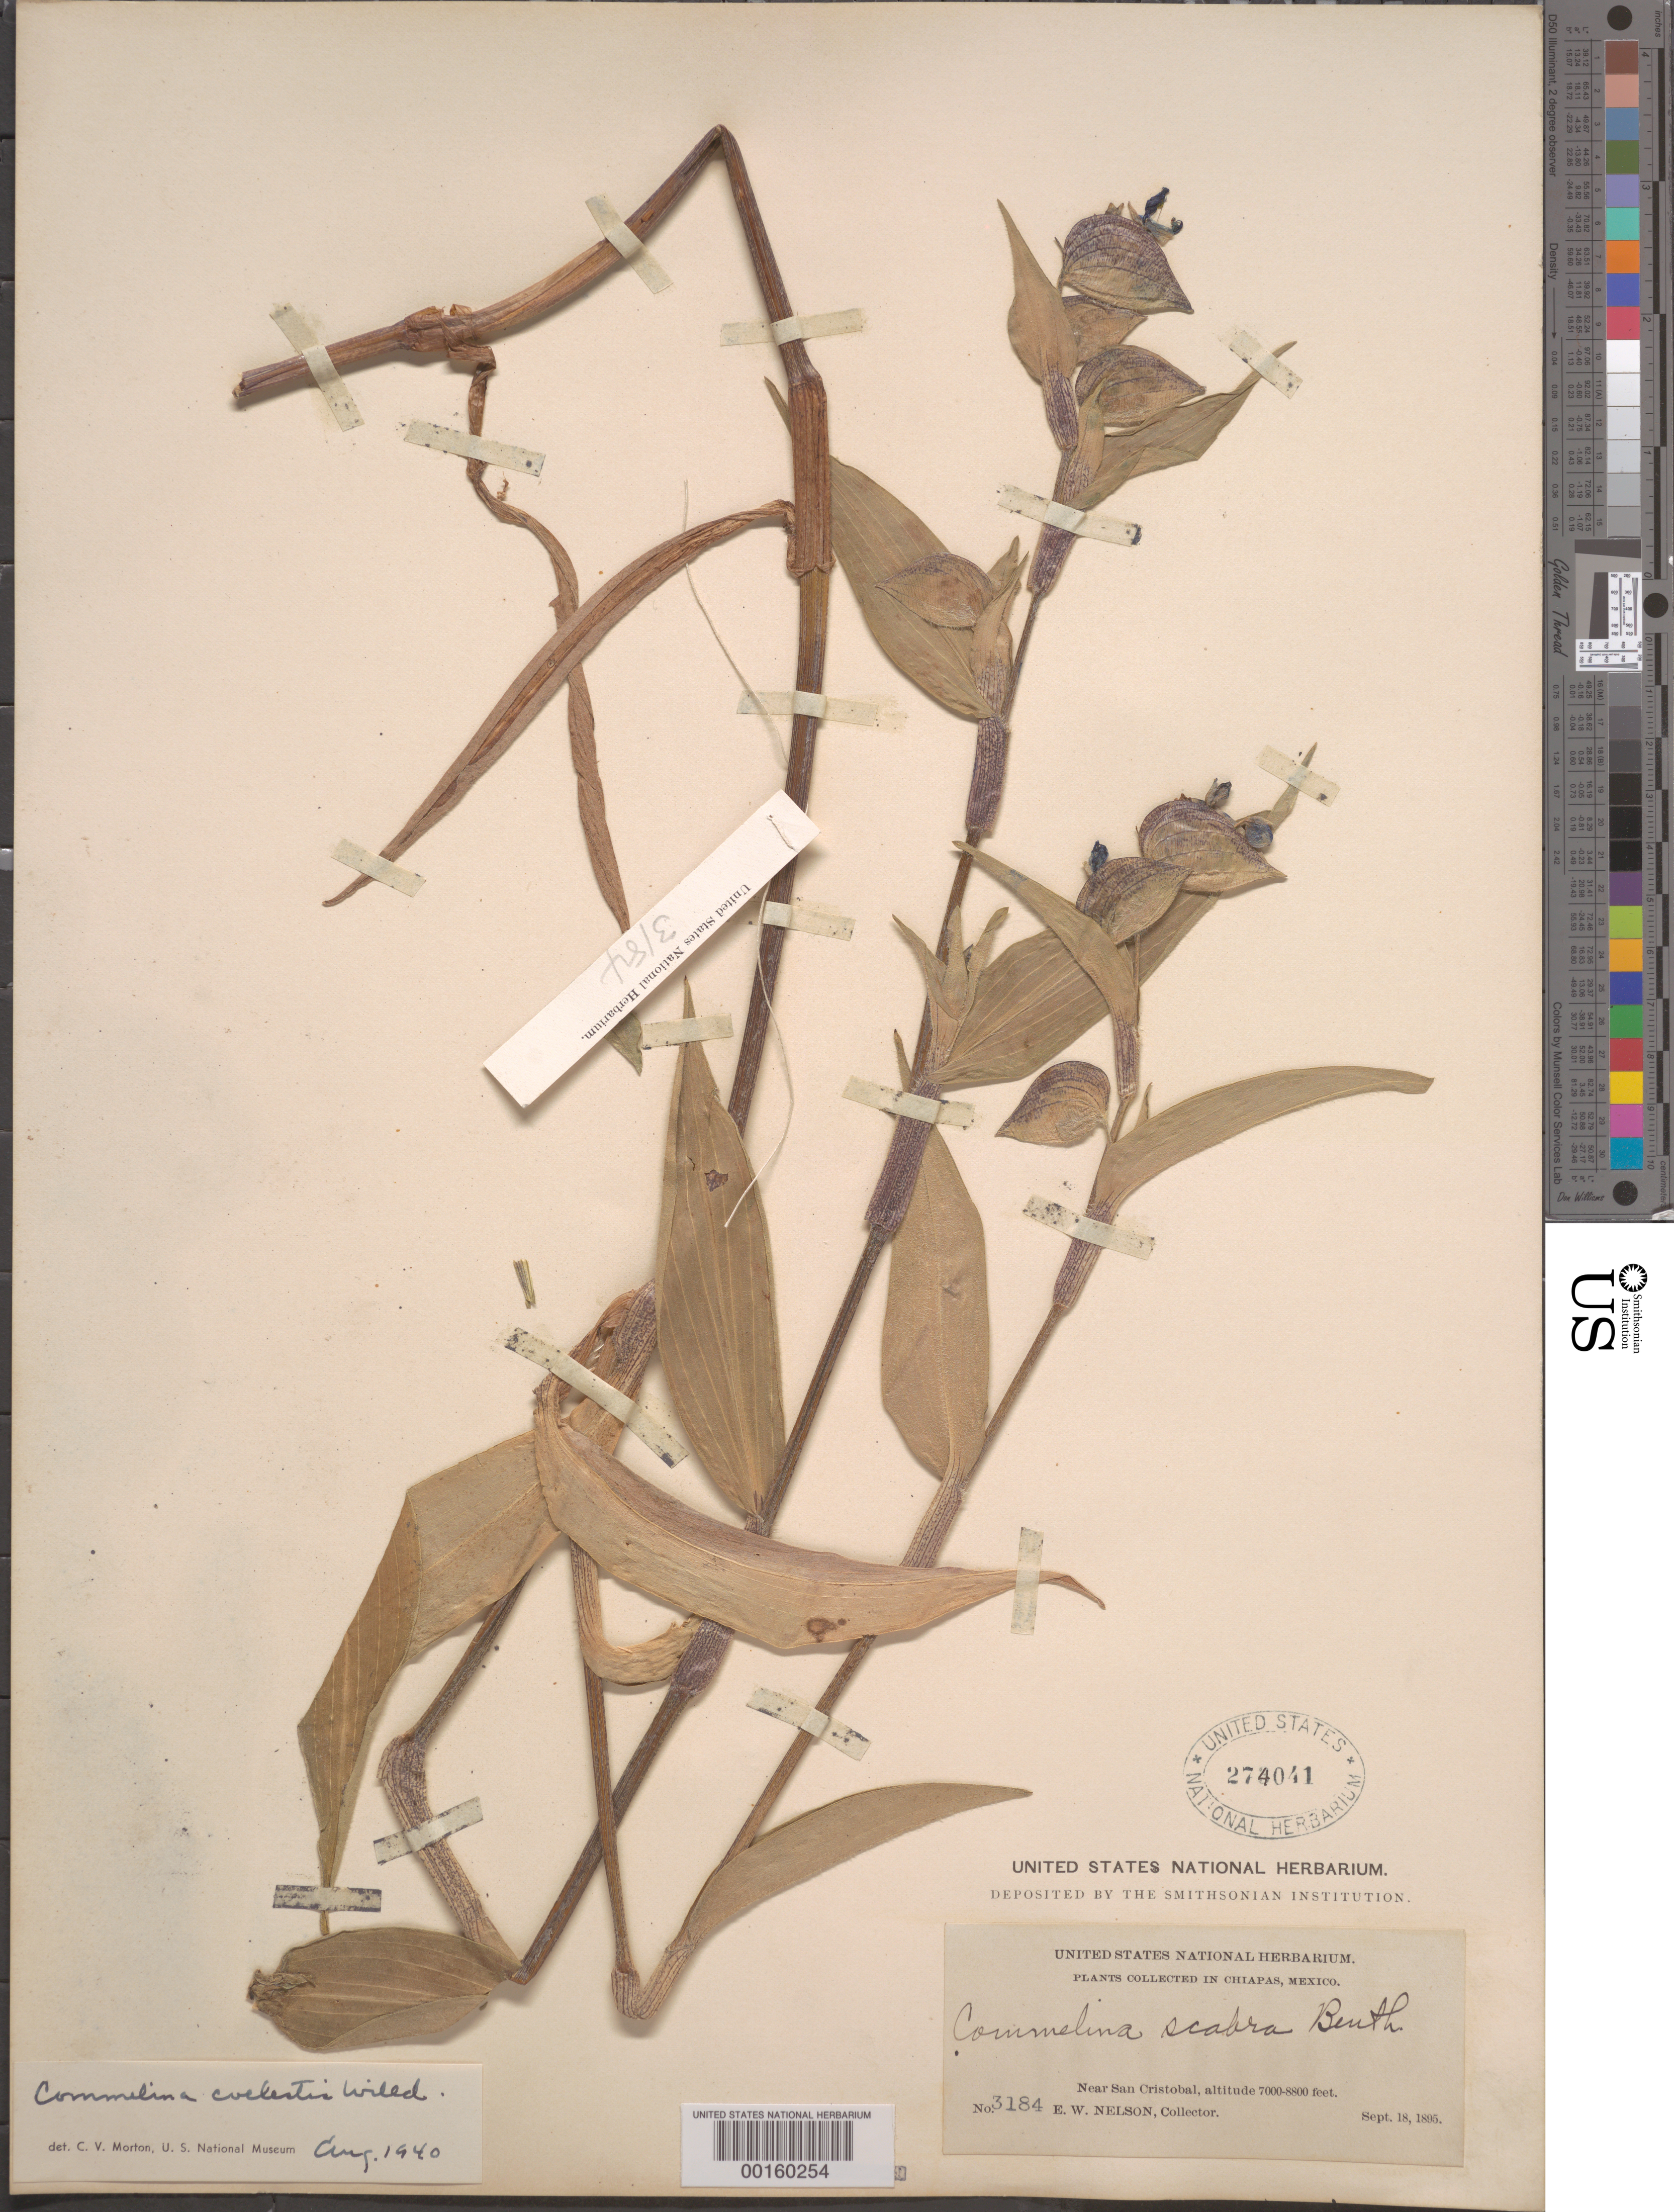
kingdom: Plantae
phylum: Tracheophyta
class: Liliopsida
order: Commelinales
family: Commelinaceae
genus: Commelina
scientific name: Commelina coelestis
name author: Willd.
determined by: Morton, C. V.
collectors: E. W. Nelson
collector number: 3184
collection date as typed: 18 Sep 1895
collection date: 1895-09-18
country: Mexico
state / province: Chiapas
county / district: San Cristóbal De Las Casas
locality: San Cristobal Mun. (?), Chiapas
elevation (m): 2135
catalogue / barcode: US 274041